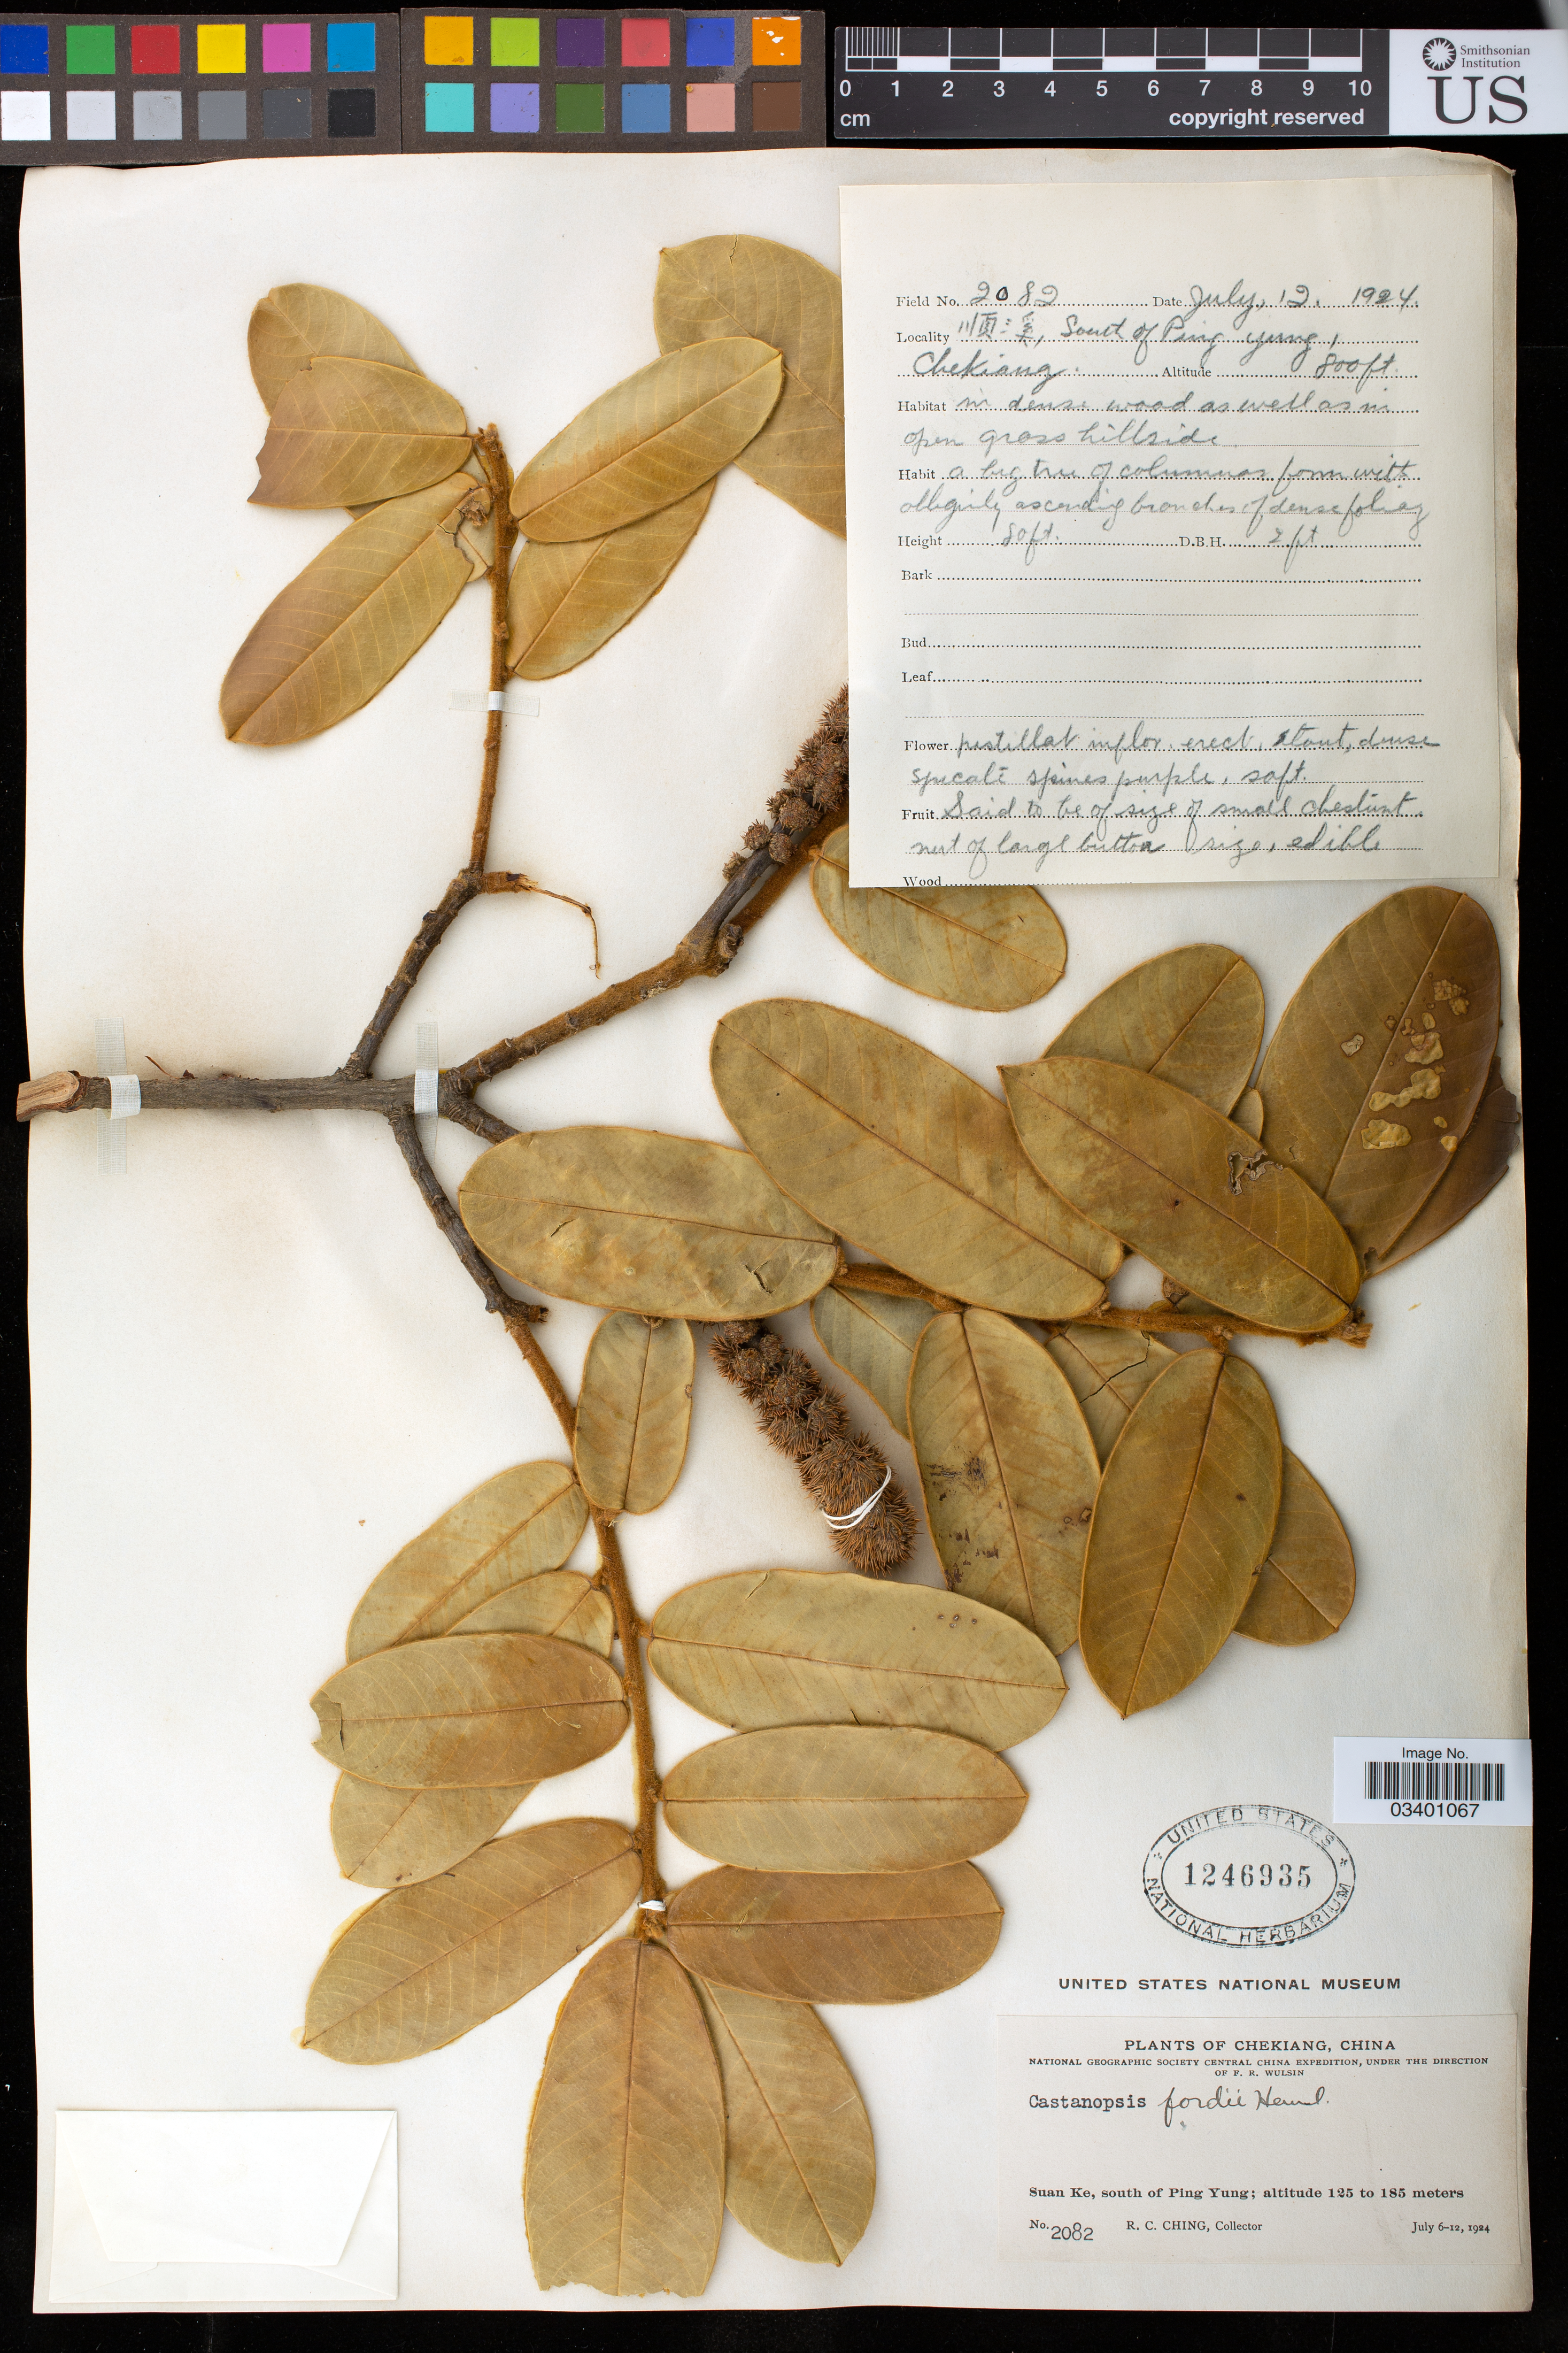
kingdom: Plantae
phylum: Tracheophyta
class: Magnoliopsida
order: Fagales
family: Fagaceae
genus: Castanopsis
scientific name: Castanopsis fordii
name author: Hance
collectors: R. C. Ching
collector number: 2082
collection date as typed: July 6-12, 1924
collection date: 1924-07-06/1924-07-24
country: China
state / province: Zhejiang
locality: Chekiang, Suan Ke, south of Ping Yung.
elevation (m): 125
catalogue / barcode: US 1246935